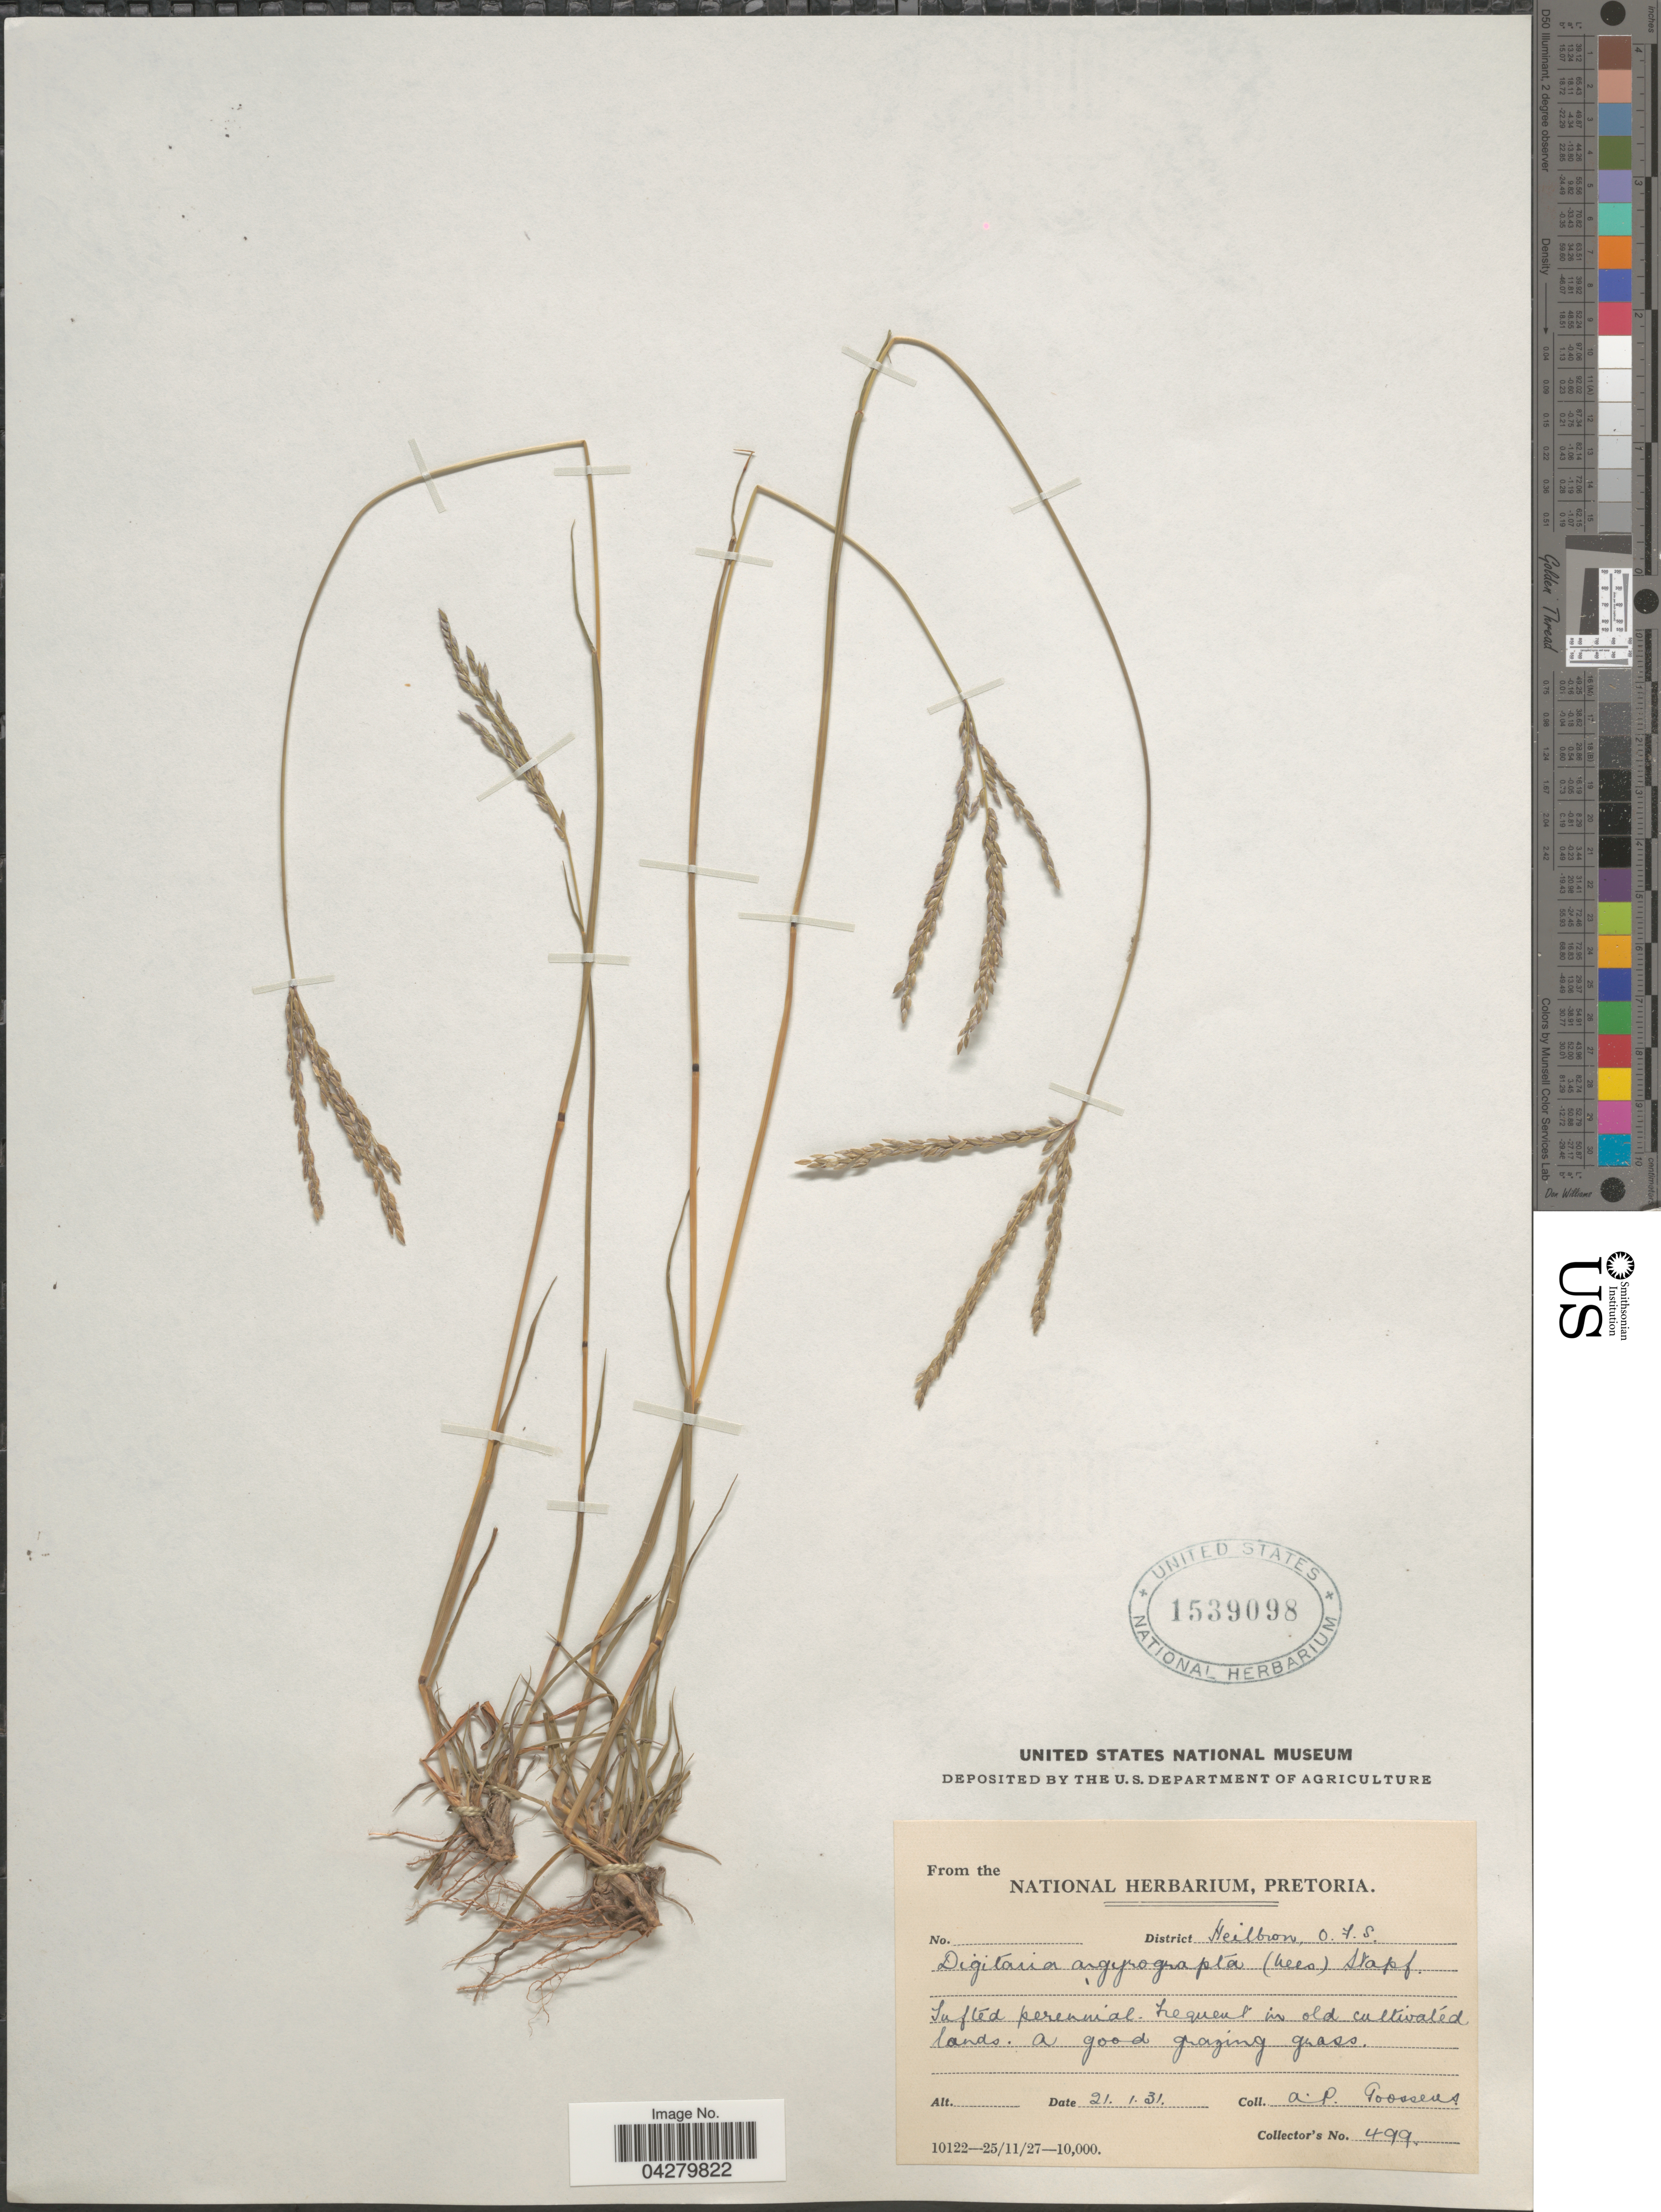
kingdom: Plantae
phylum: Tracheophyta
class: Liliopsida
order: Poales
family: Poaceae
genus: Digitaria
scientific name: Digitaria argyrograpta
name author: (Nees) Stapf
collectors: A. P. G. Goossens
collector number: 499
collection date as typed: Transcribed d/m/y: 21/1/31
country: South Africa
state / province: Free State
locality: District Heilbron, O.F.S.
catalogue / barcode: US 1539098